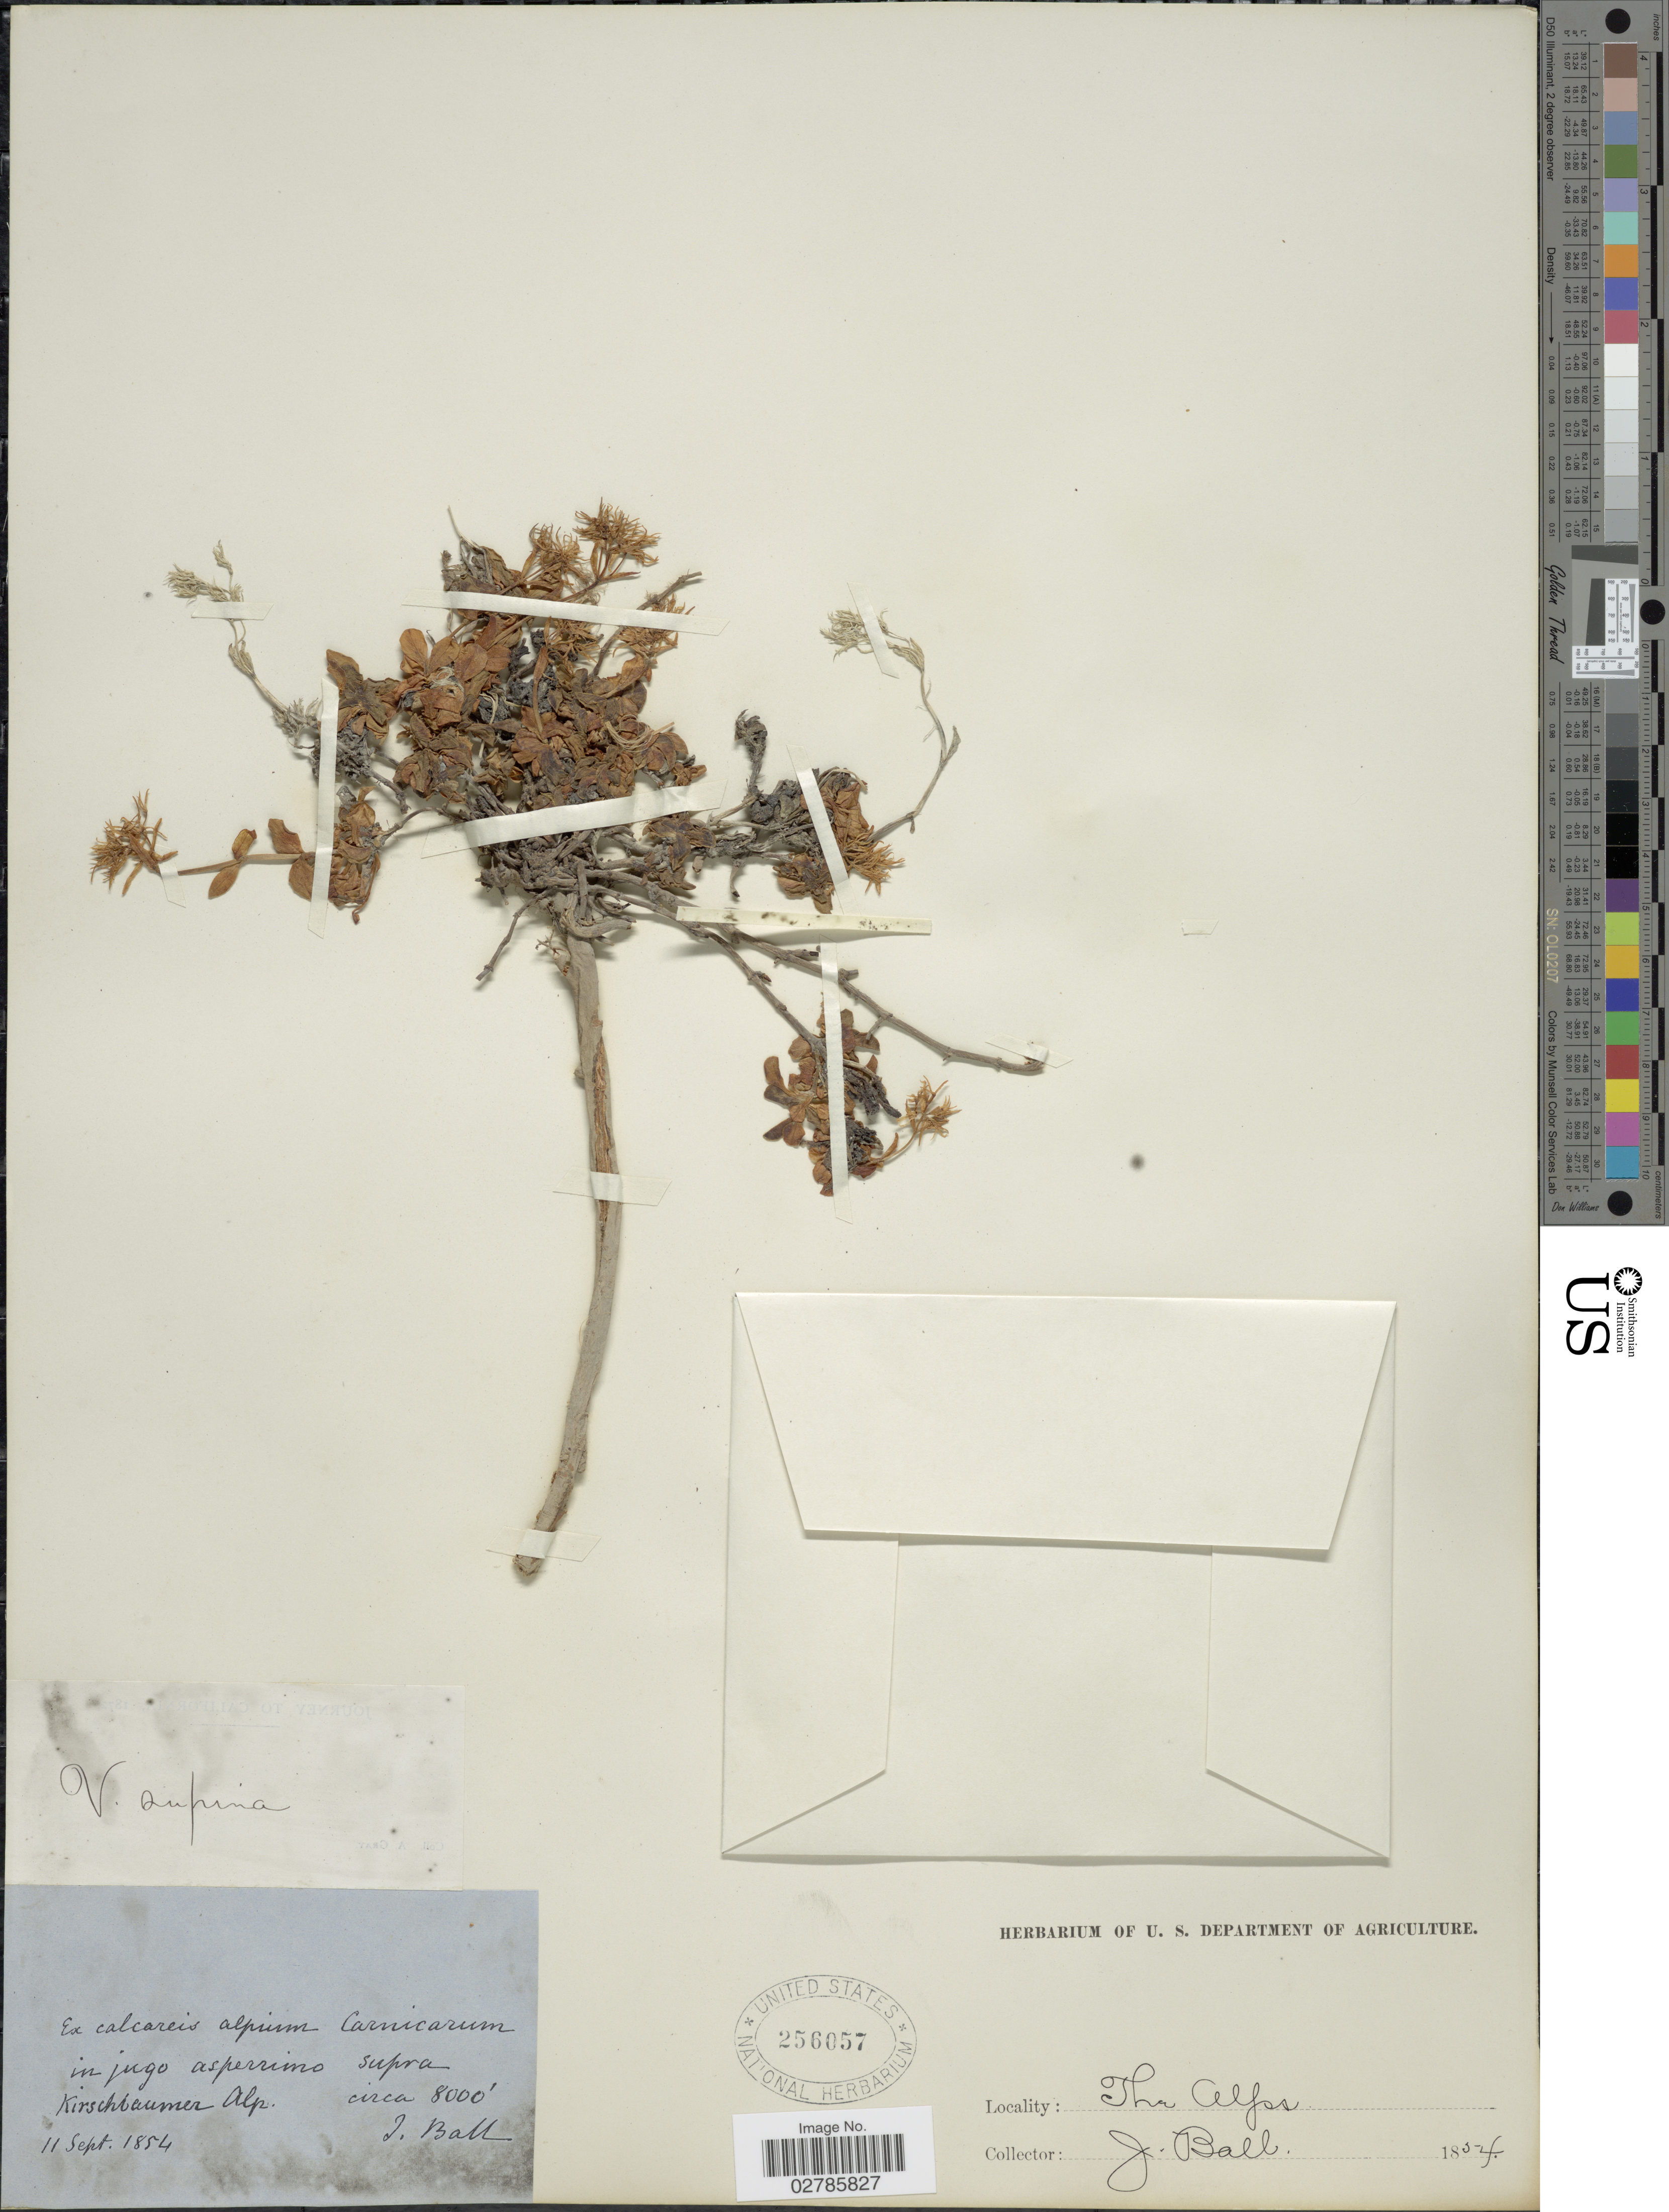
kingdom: Plantae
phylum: Tracheophyta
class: Magnoliopsida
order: Dipsacales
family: Caprifoliaceae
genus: Valeriana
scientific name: Valeriana supina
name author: Ard.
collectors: J. Ball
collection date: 1854-09-11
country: Austria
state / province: Tirol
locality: Ex calcareis alpium Carnicarum in jugo asperrimo supra Kirschbaumer Alp. The Alps.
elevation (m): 2438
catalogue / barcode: US 256057